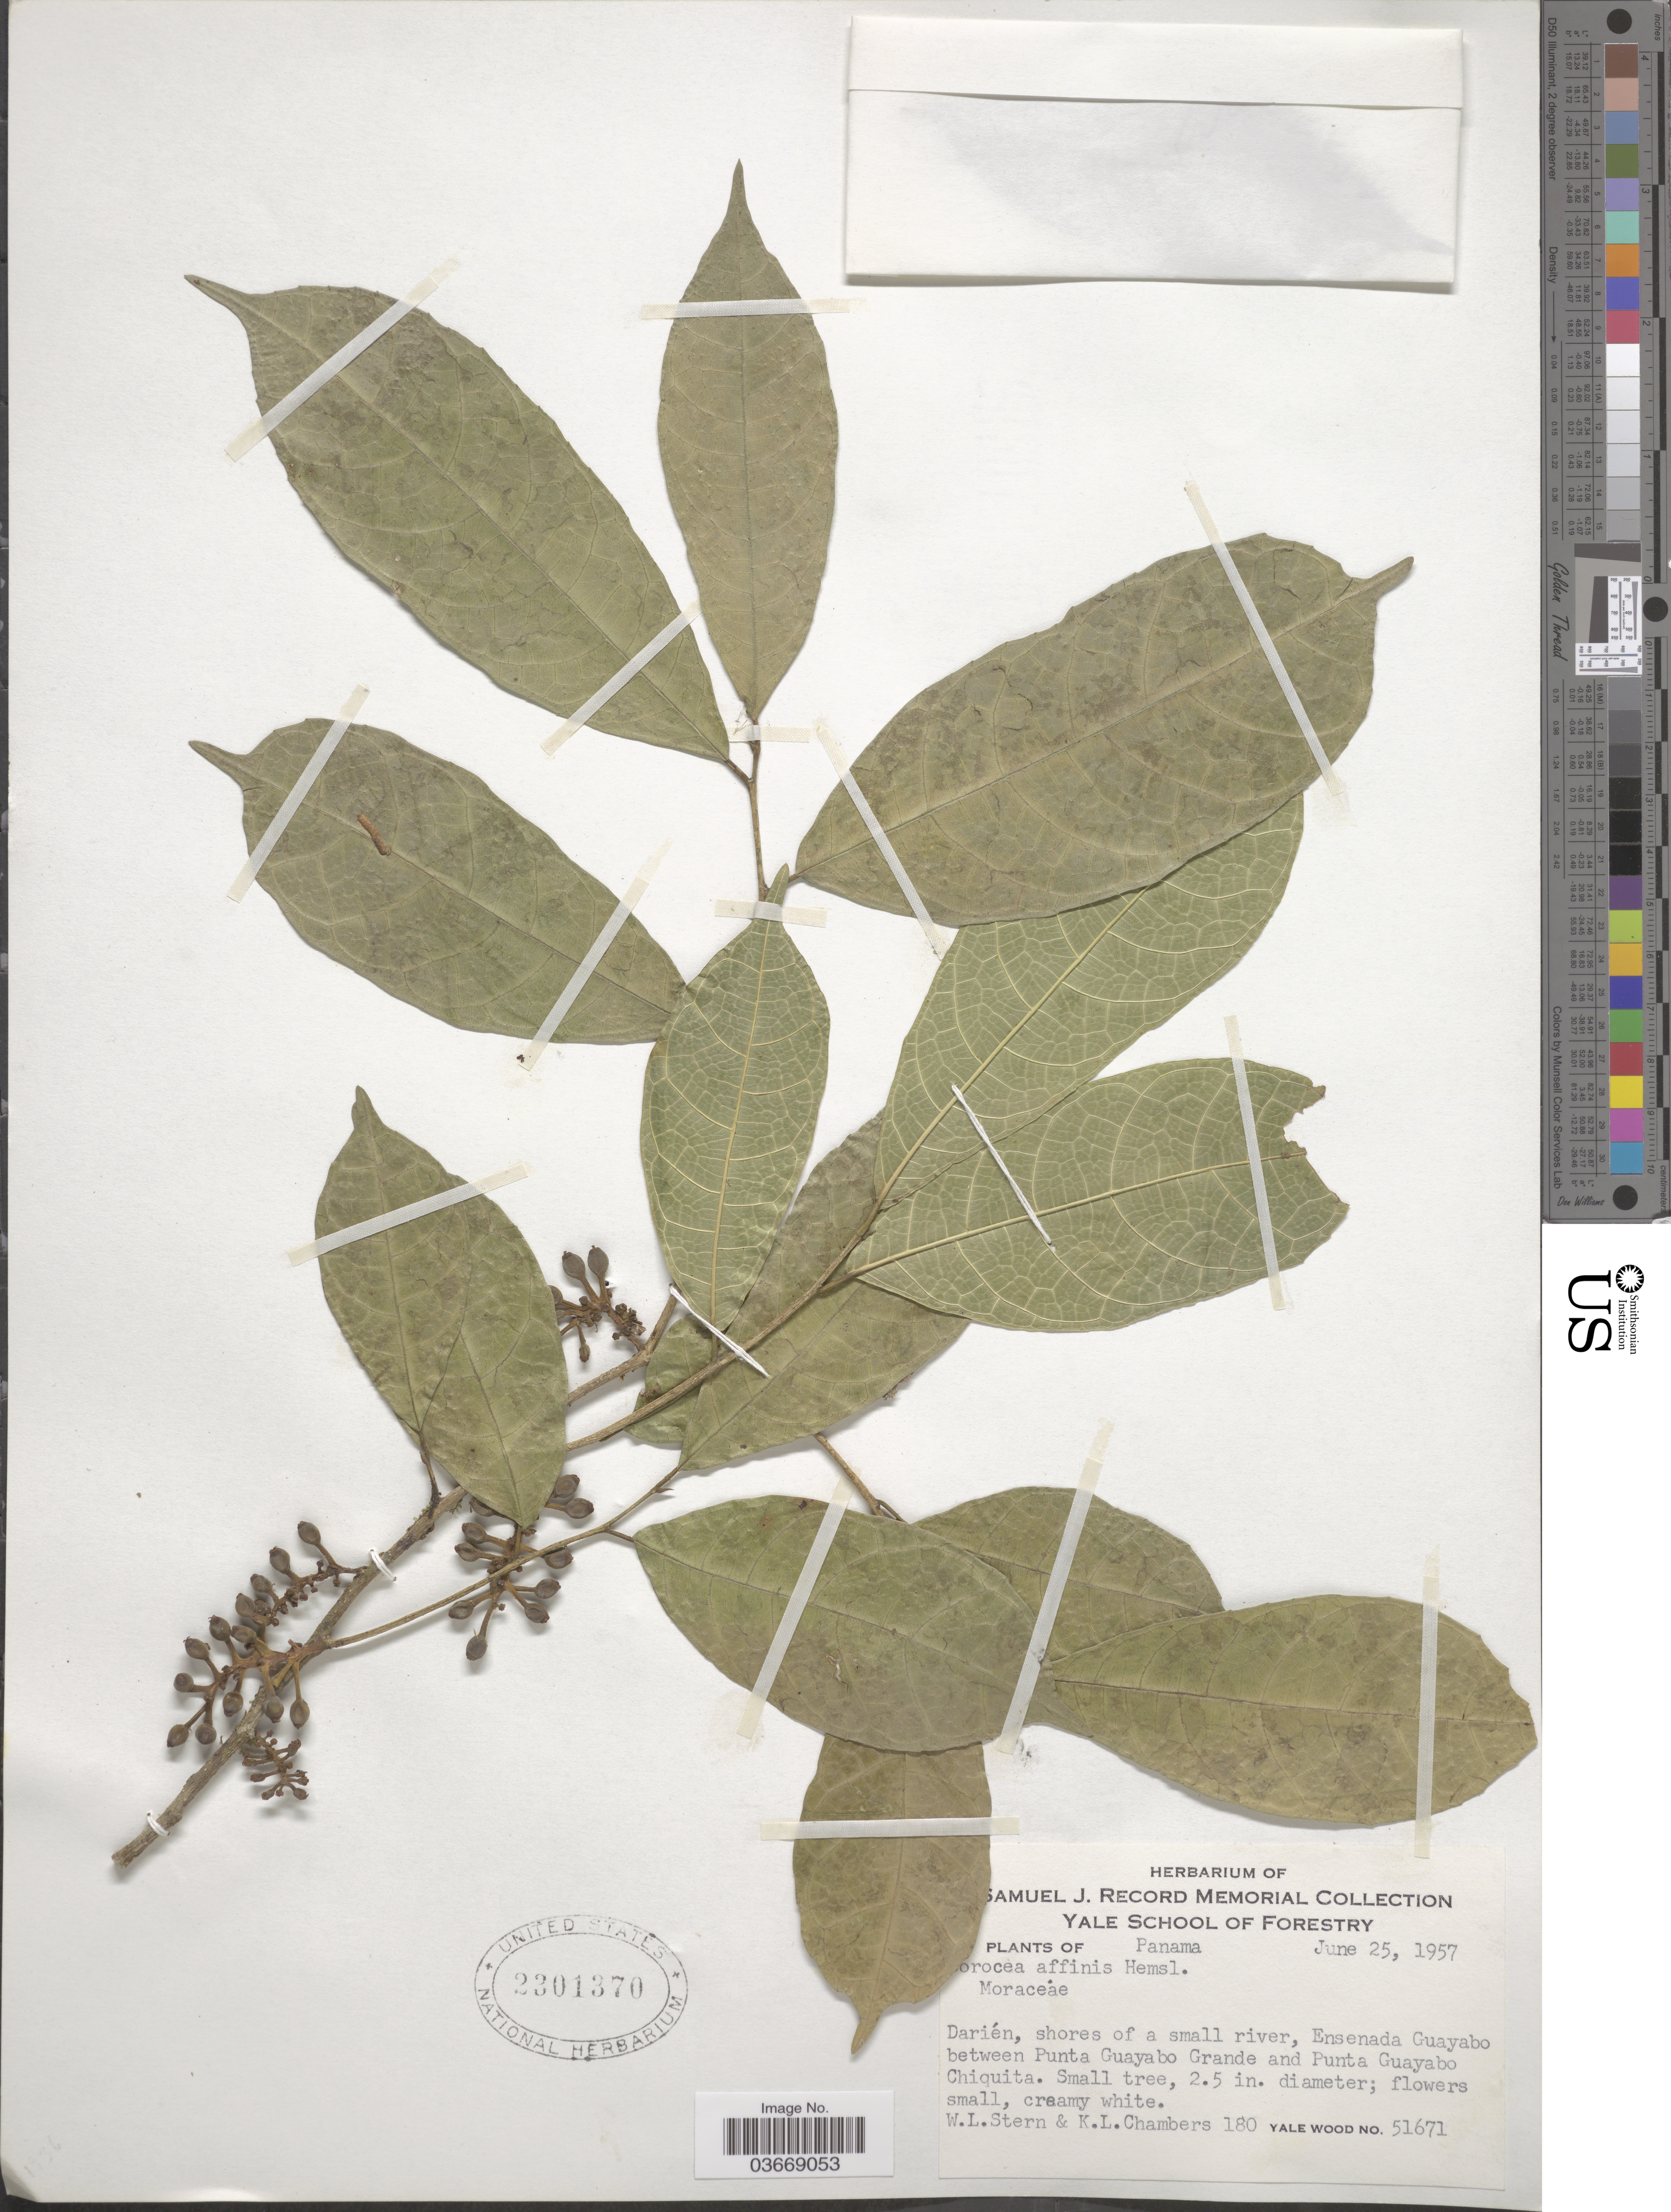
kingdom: Plantae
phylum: Tracheophyta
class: Magnoliopsida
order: Rosales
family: Moraceae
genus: Sorocea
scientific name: Sorocea affinis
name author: Hemsl.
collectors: W. L. Stern & K. Chambers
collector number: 180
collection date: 1957-06-25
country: Panama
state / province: Darien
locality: Shores of a small river, Ensenada Guayabo between Punta Guayabo Grande and Punta Guayabo Chiquita.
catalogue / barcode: US 2301370